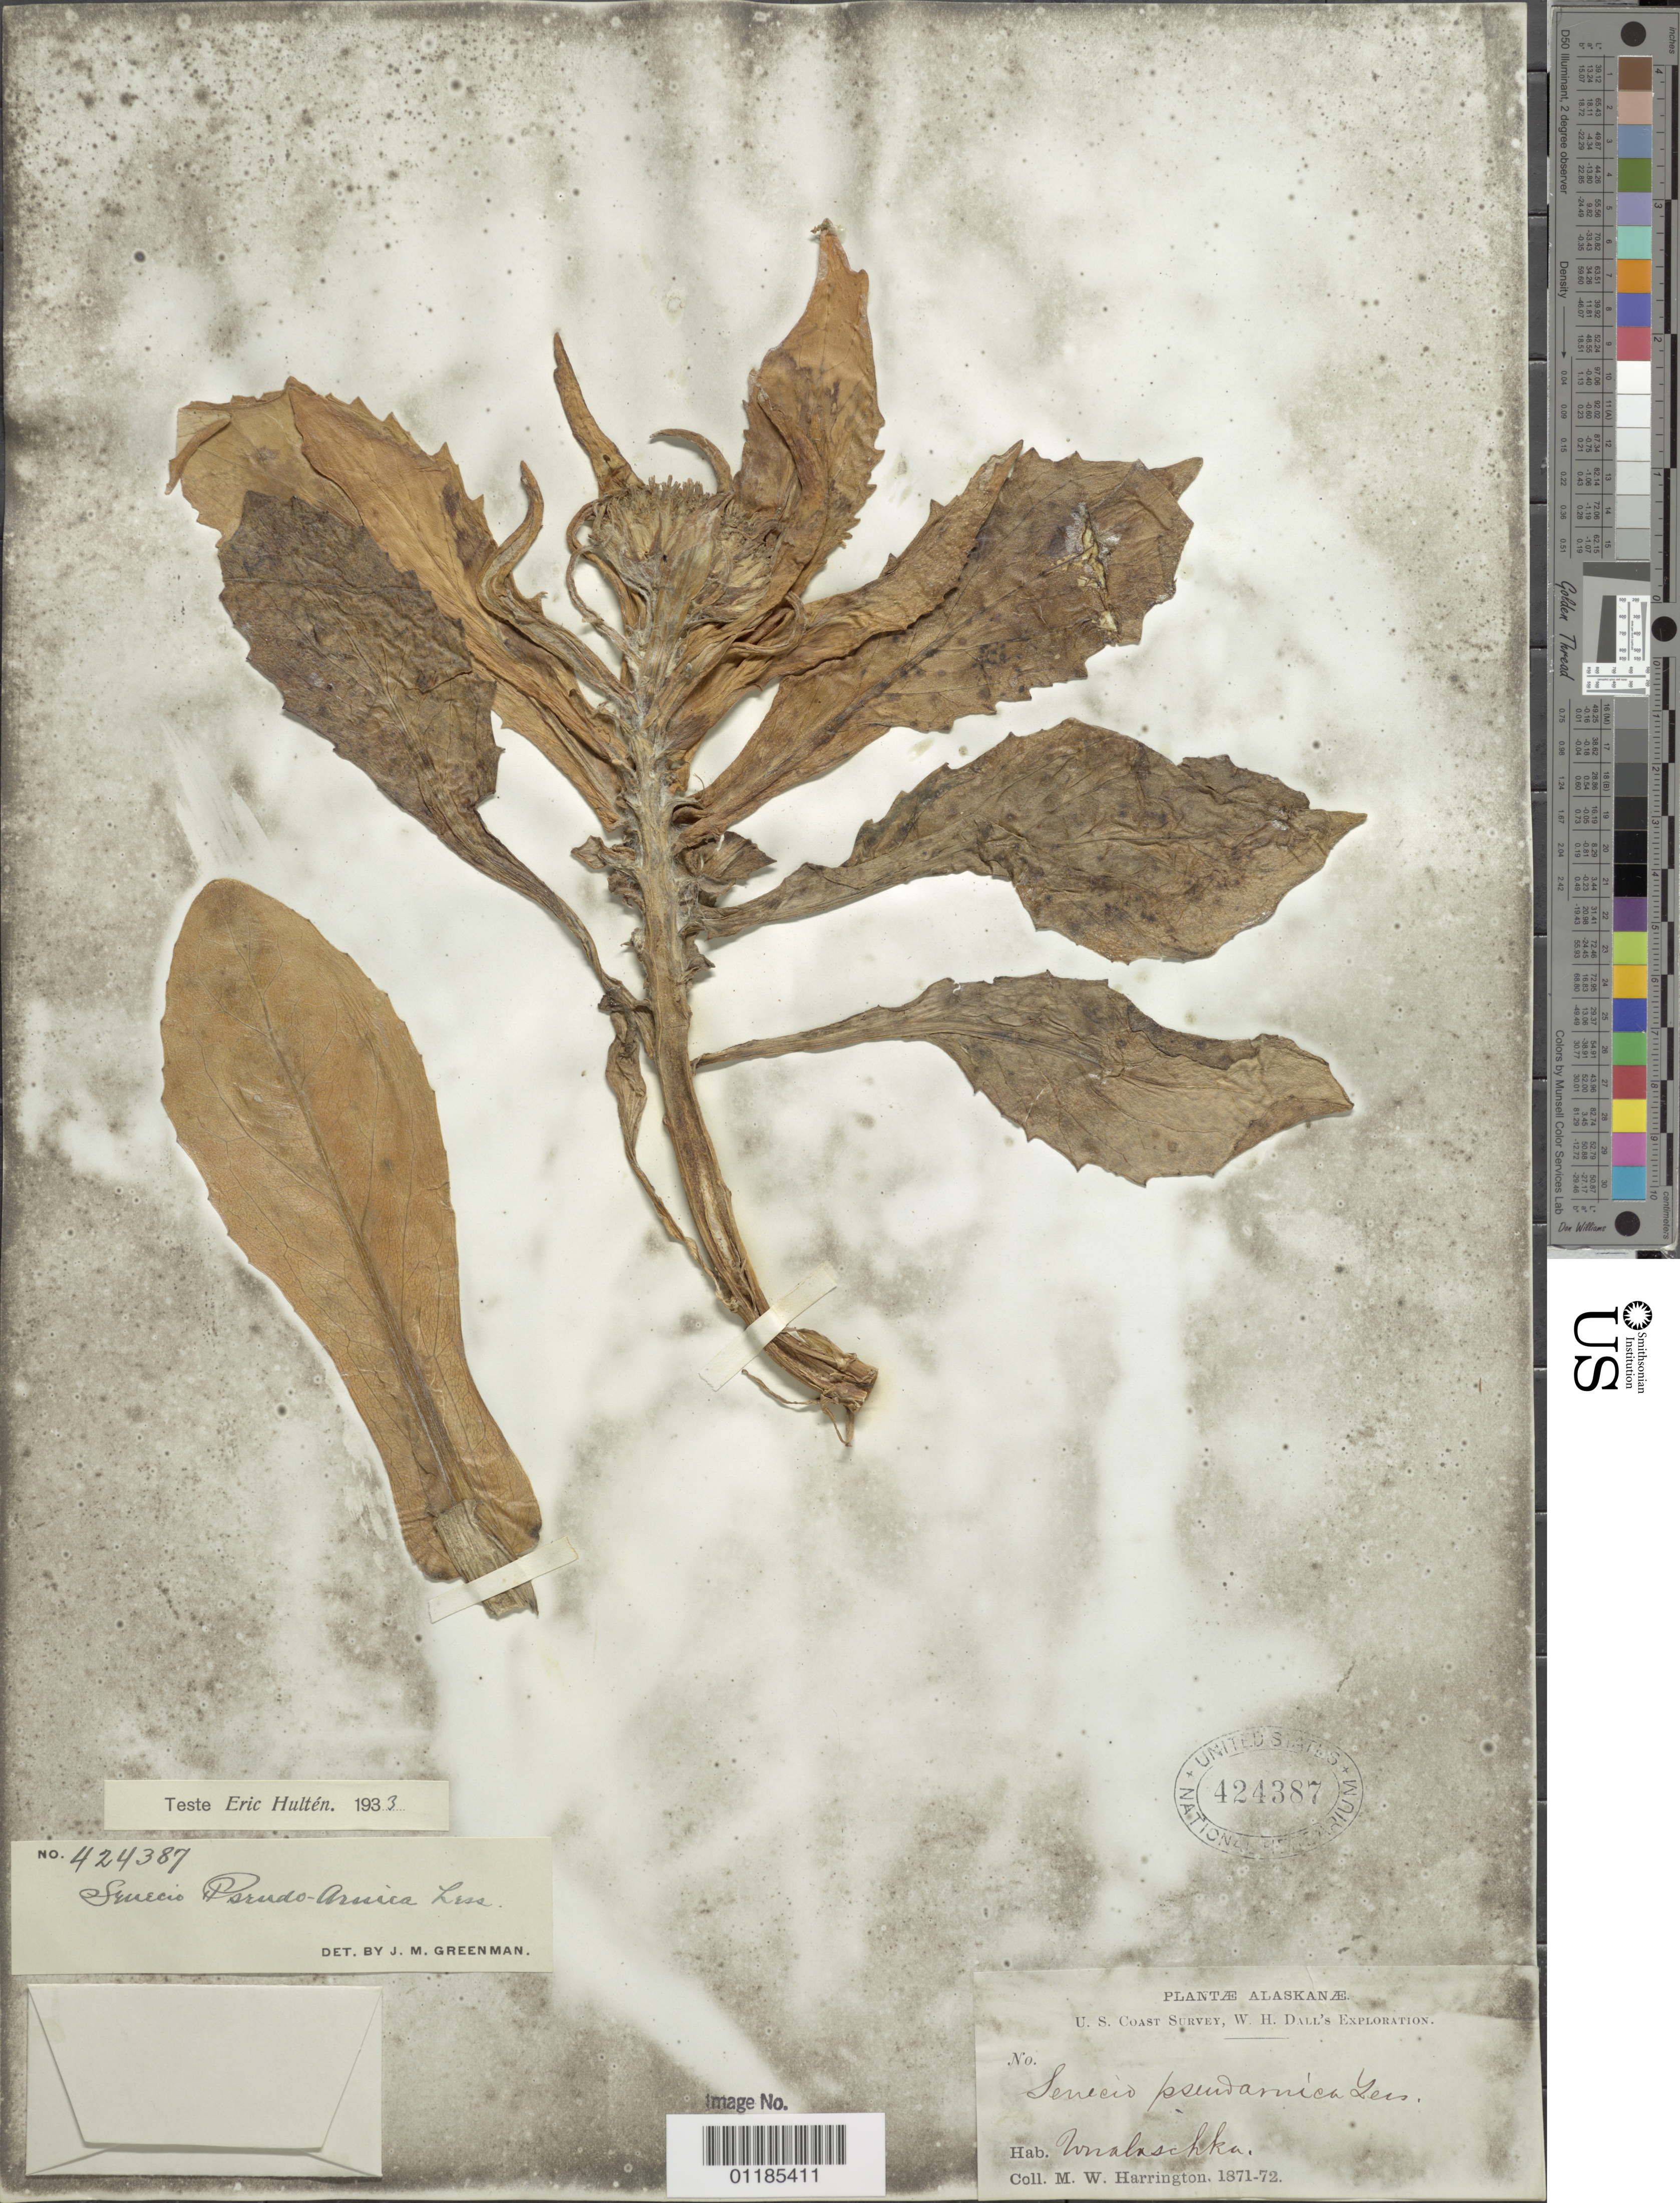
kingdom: Plantae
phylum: Tracheophyta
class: Magnoliopsida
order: Asterales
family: Asteraceae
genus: Senecio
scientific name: Senecio pseudo-elegans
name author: Less.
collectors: M. W. Harrington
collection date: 1871/1872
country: United States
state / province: Alaska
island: Unalaska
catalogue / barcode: US 424387